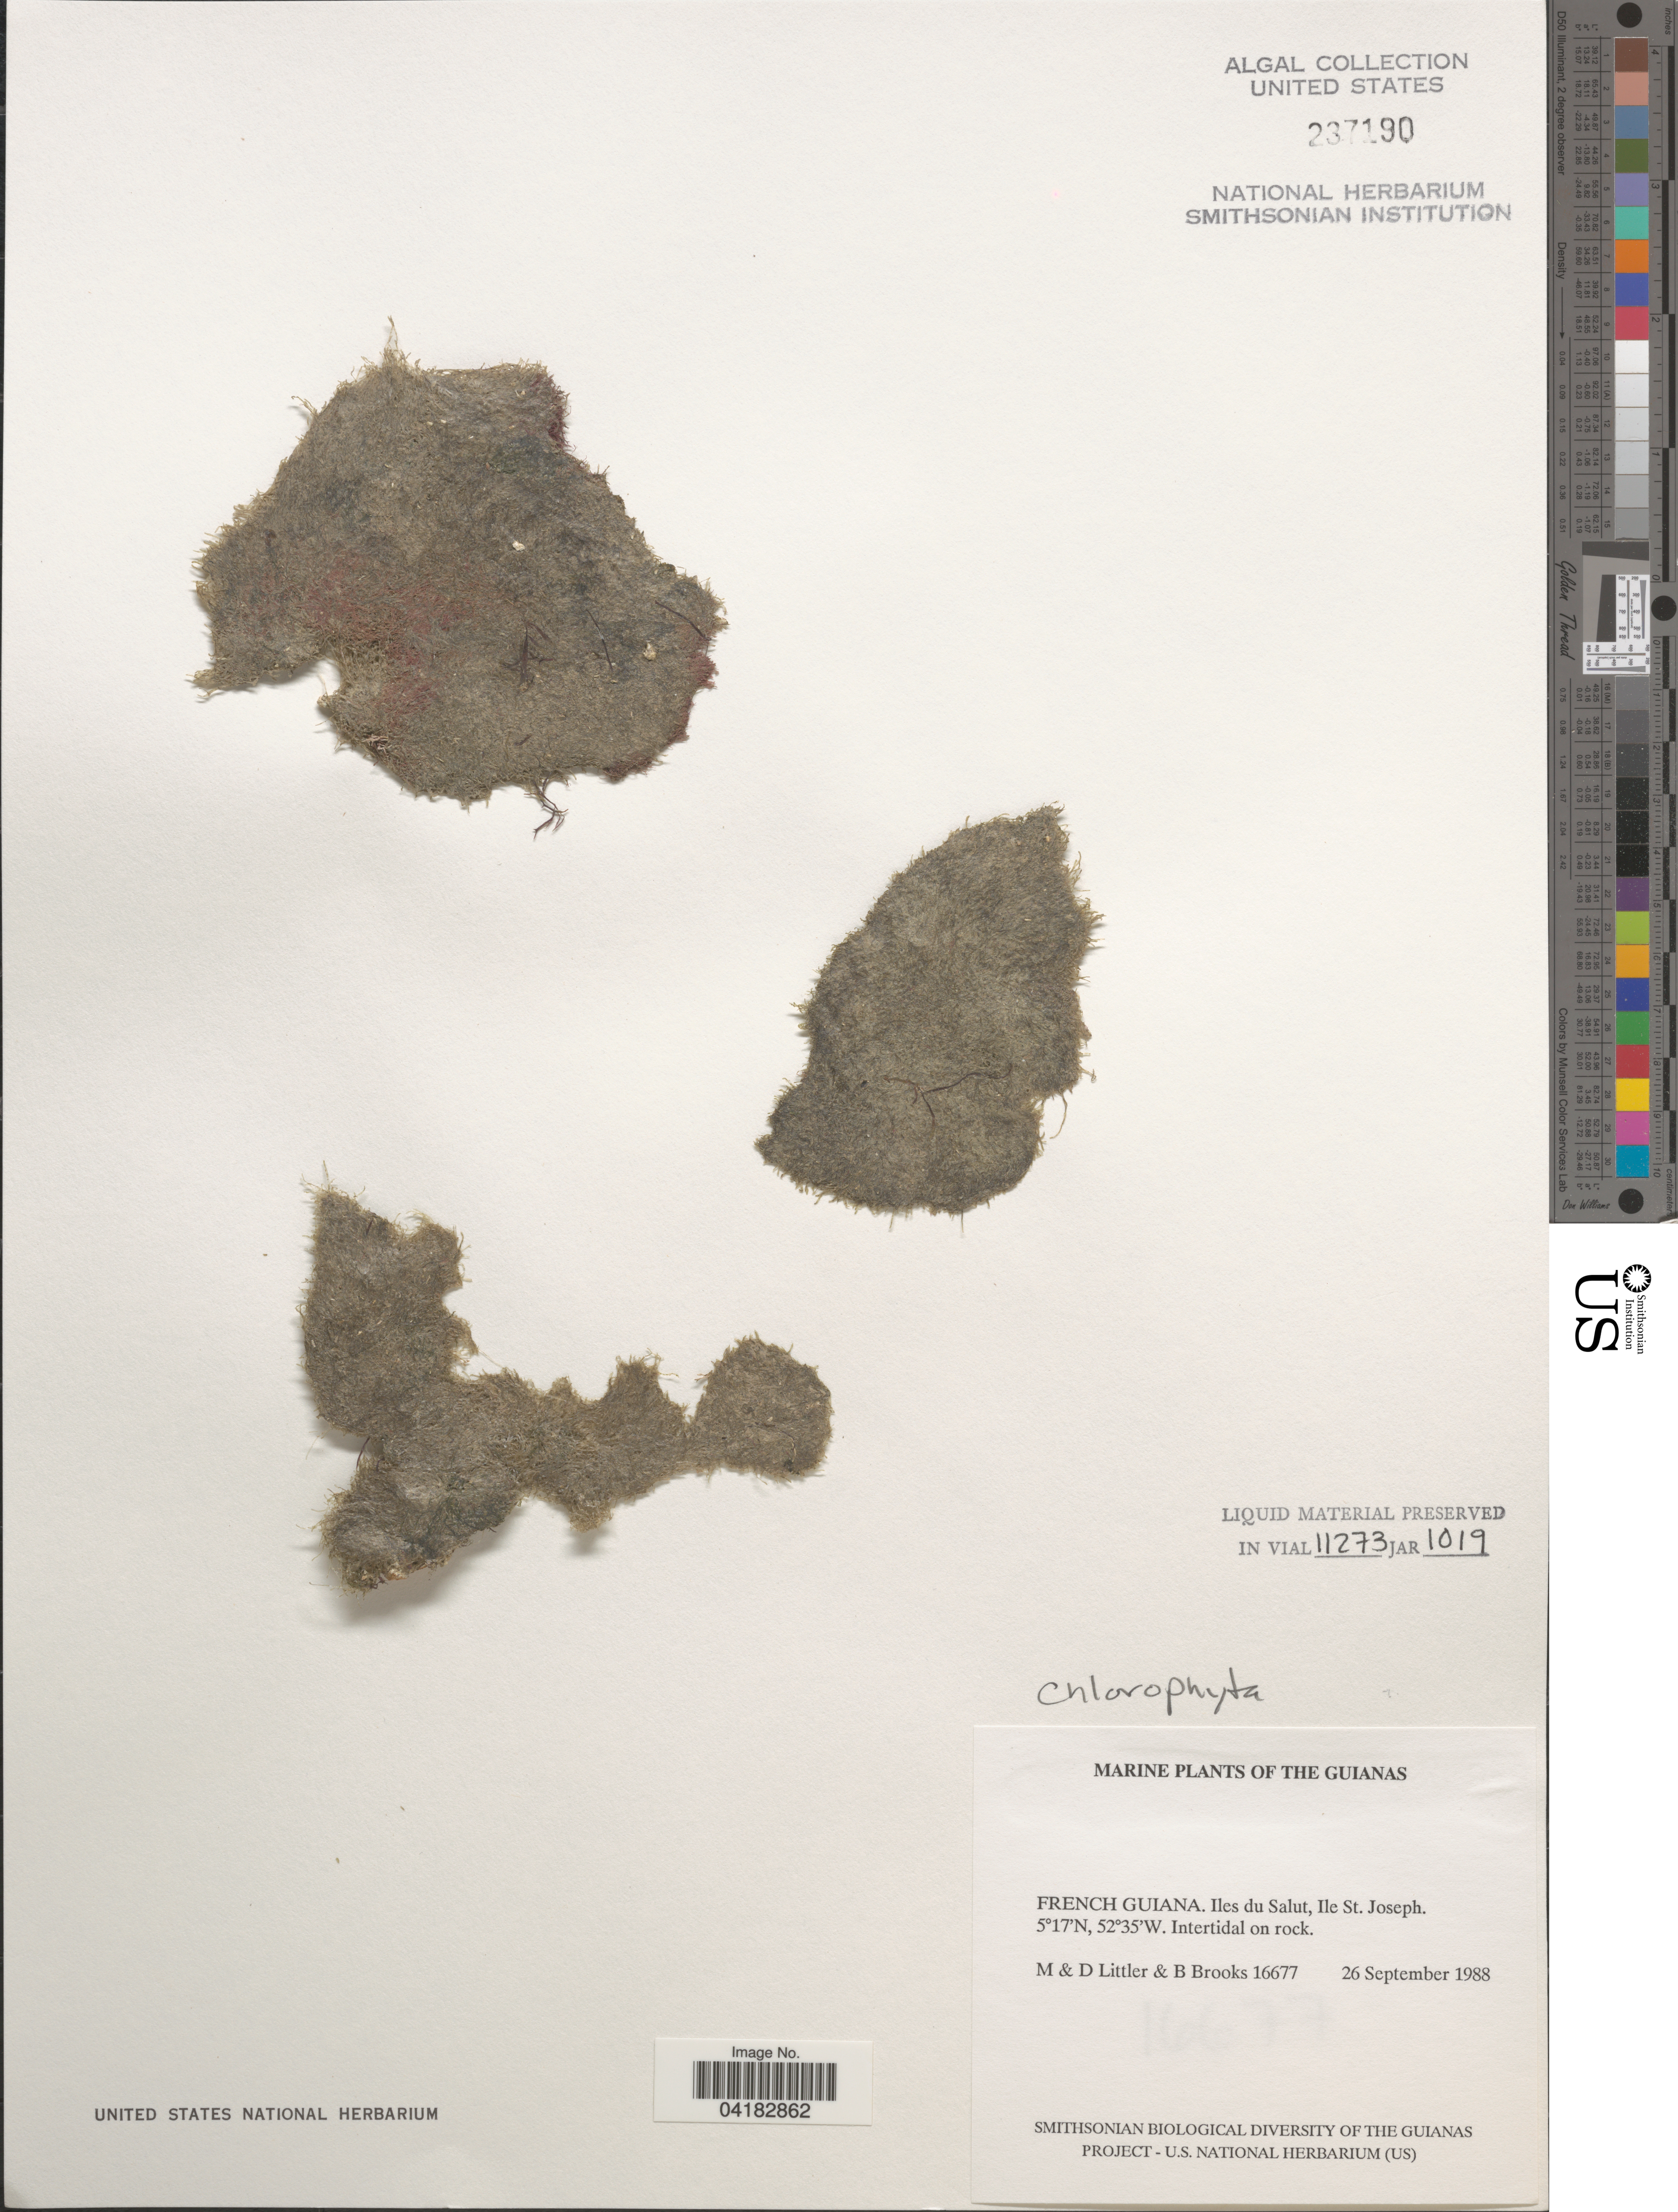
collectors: M. Littler, D. S. Littler & B. Brooks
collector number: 16677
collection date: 1988-09-26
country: French Guiana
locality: Guianas. Iles du Salut, Ile St. Joseph.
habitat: Intertidal on rock.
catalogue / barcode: US 237190